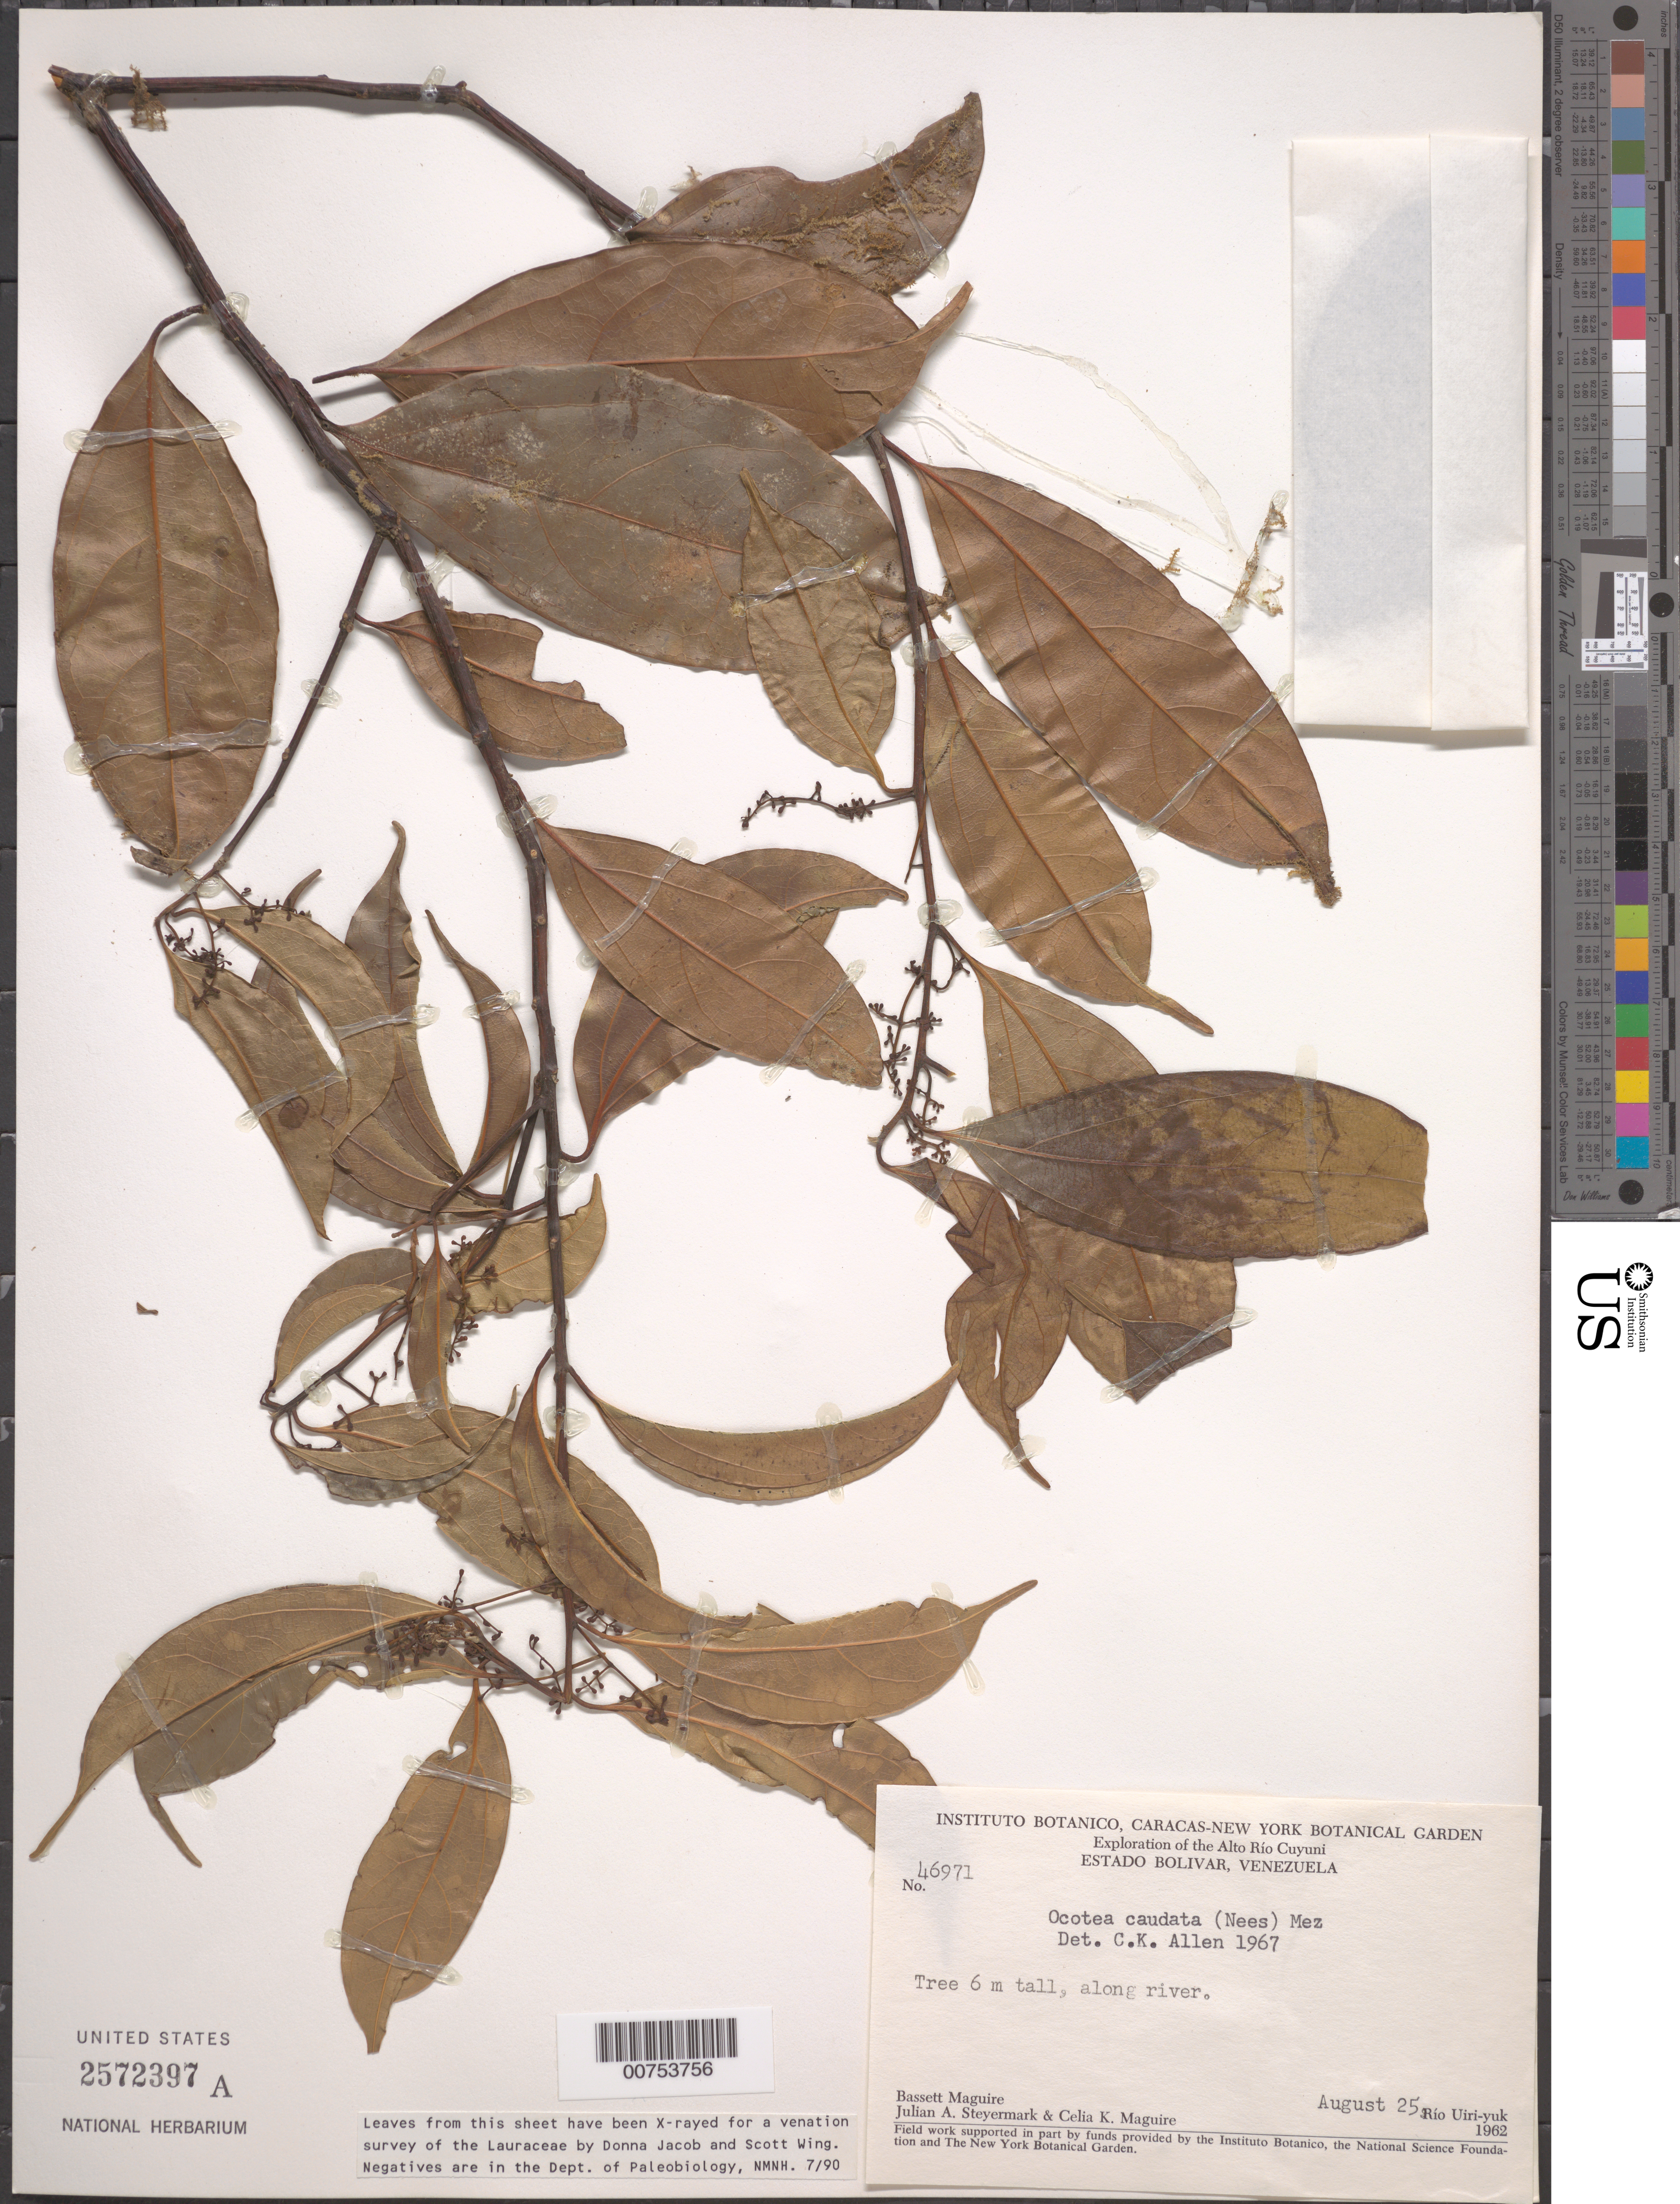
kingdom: Plantae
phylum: Tracheophyta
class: Magnoliopsida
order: Laurales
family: Lauraceae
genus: Ocotea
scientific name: Ocotea caudata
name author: (Nees) Mez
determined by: Swallen, J. R.; Soderstrom, T. R.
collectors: B. Maguire, J. Steyermark & C. K. Maguire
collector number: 46971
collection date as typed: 25-Aug-62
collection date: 1962-08-25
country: Venezuela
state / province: Bolívar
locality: Alto Río Cuyuni, Río Uiri-yuk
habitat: Along river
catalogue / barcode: US 2572397A